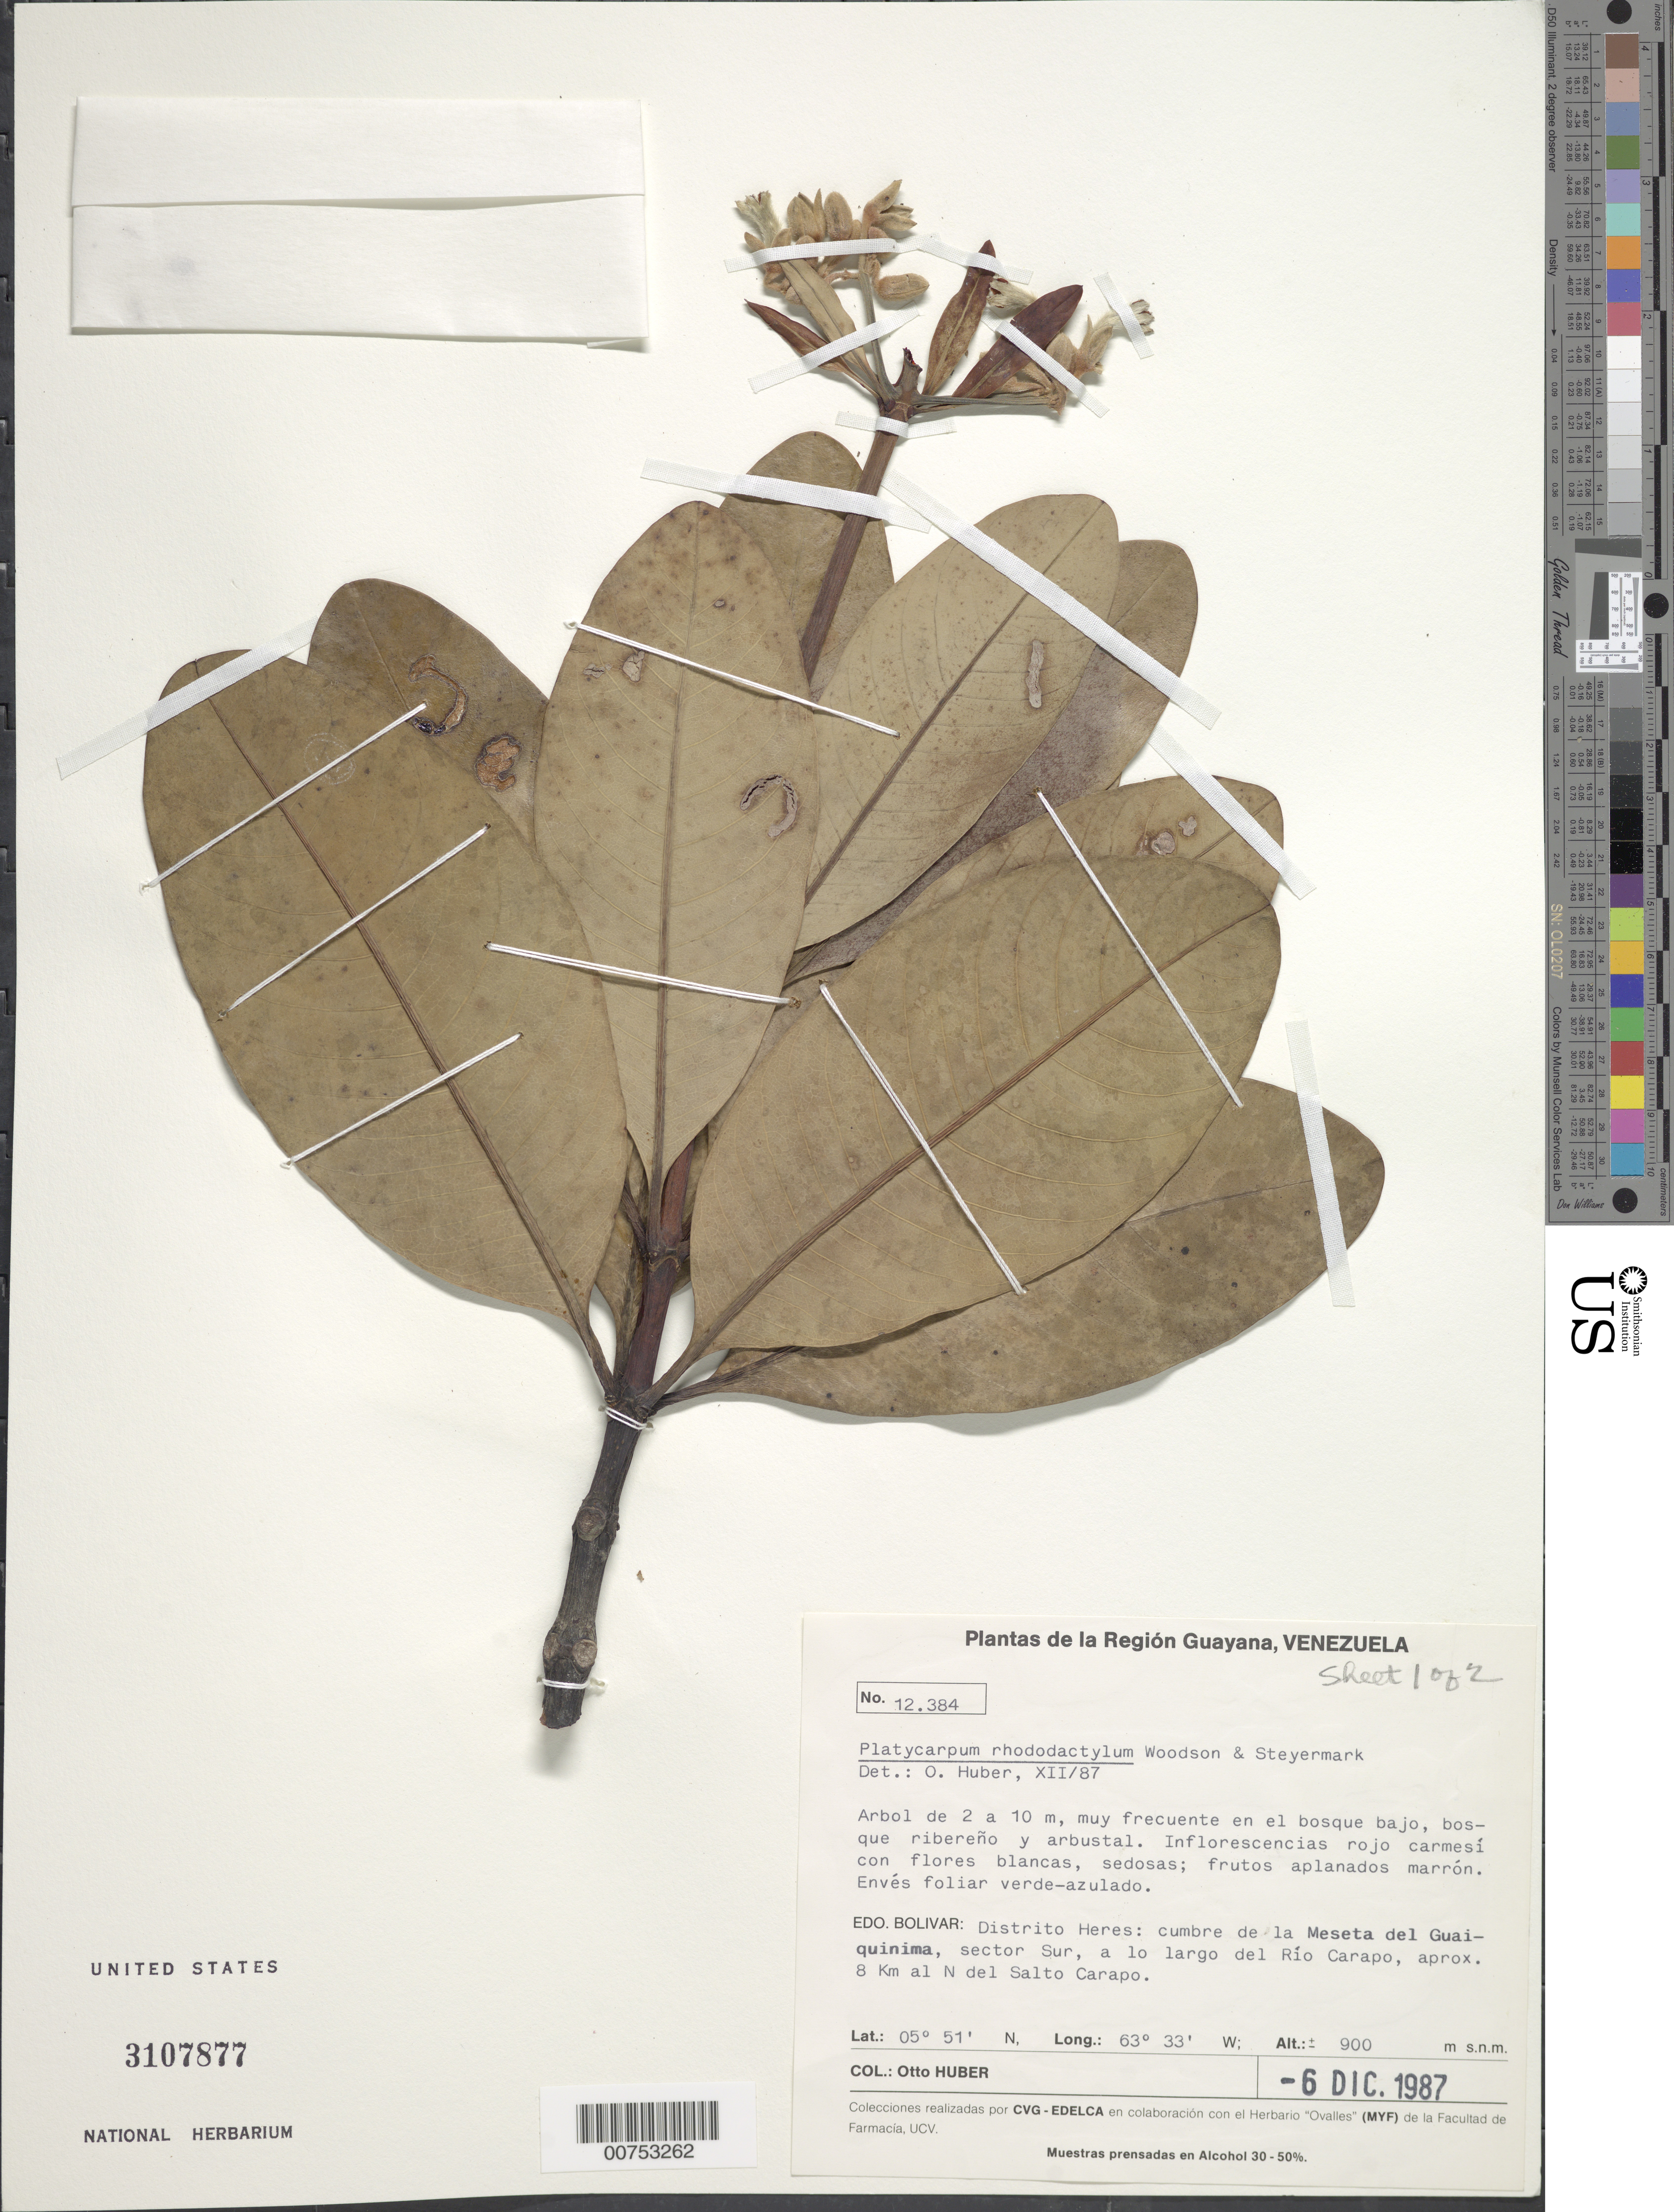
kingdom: Plantae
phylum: Tracheophyta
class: Magnoliopsida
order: Gentianales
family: Rubiaceae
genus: Platycarpum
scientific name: Platycarpum rhododactylum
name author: Woodson & Steyerm.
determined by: Huber, Otto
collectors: O. Huber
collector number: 12384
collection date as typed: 6-Dec-87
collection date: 1987-12-06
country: Venezuela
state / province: Bolívar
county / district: Heres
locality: Meseta del Gauiquinima, cumbre, sector Sur, a lo largo del Río Carapo, aprox 8 km al N del Salto Carapo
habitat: Bosque bajo, bosque ribereno y arbustal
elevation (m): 900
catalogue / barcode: US 3107877